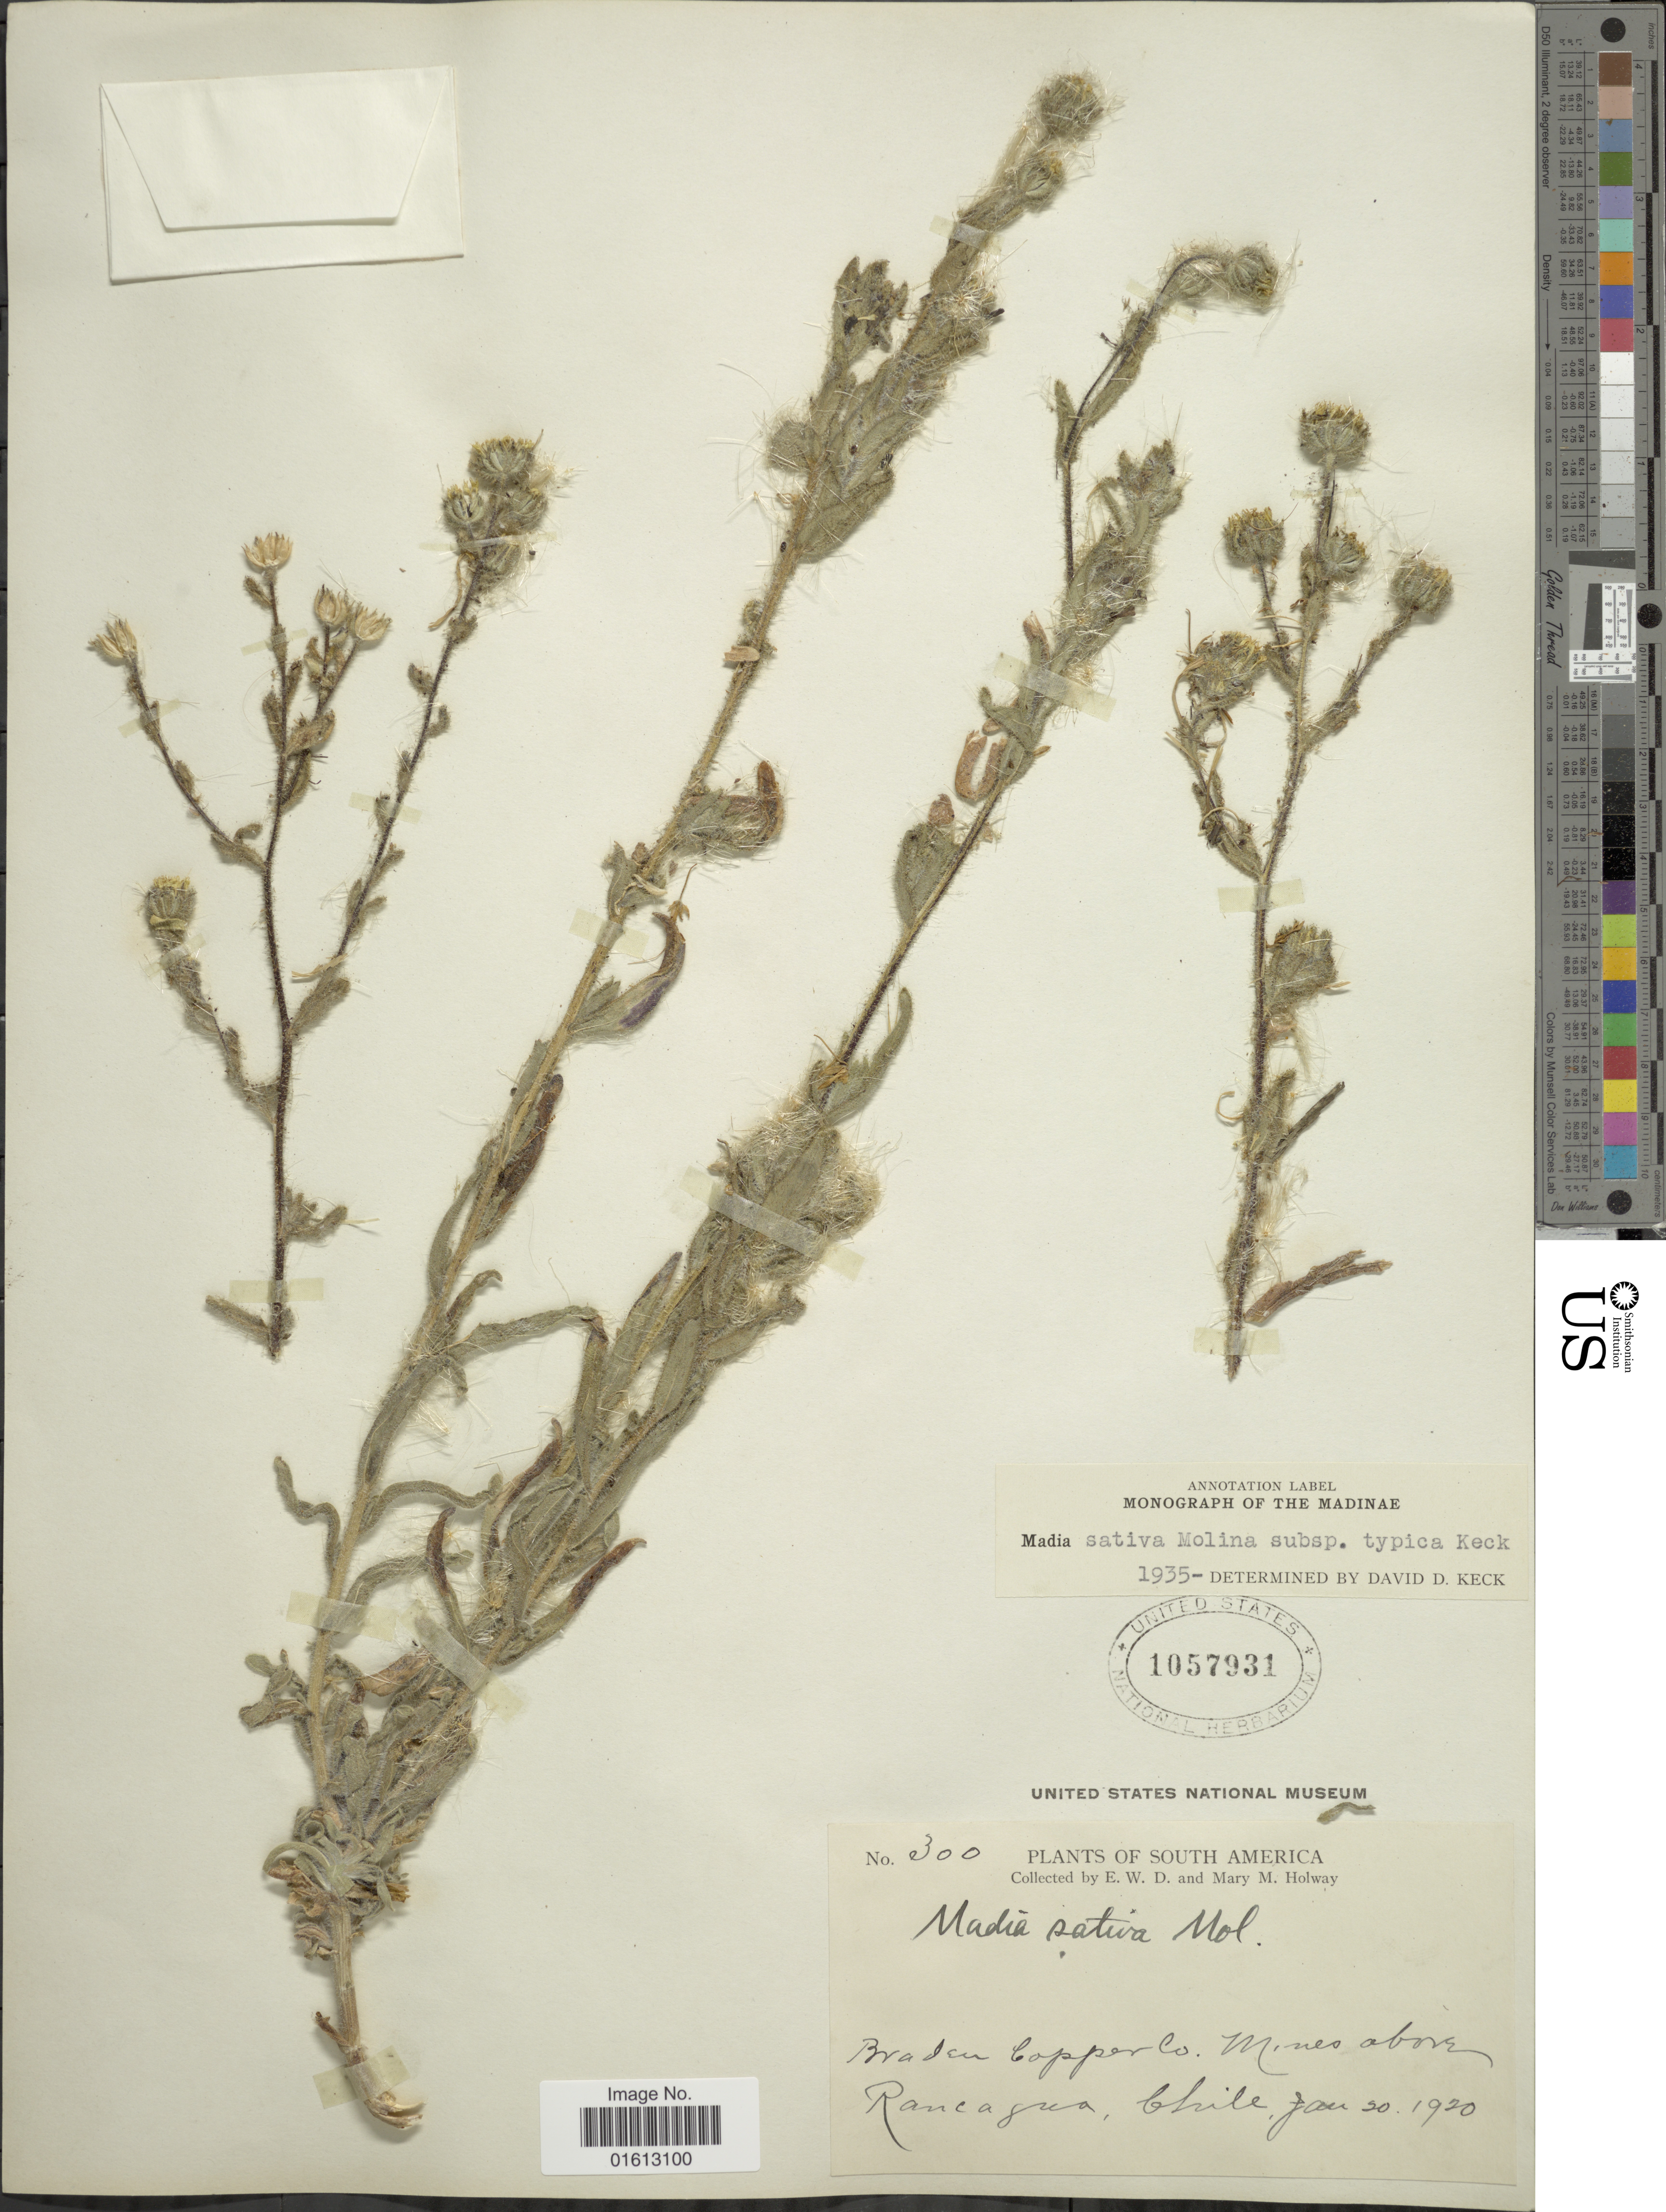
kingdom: Plantae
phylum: Tracheophyta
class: Magnoliopsida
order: Asterales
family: Asteraceae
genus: Madia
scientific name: Madia sativa subsp. sativa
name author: Molina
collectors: E. W. D. Holway & M. M. Holway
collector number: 300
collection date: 1920-01-20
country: Chile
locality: South America, Braden Copper Co. Mines above Rancagua.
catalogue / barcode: US 1057931